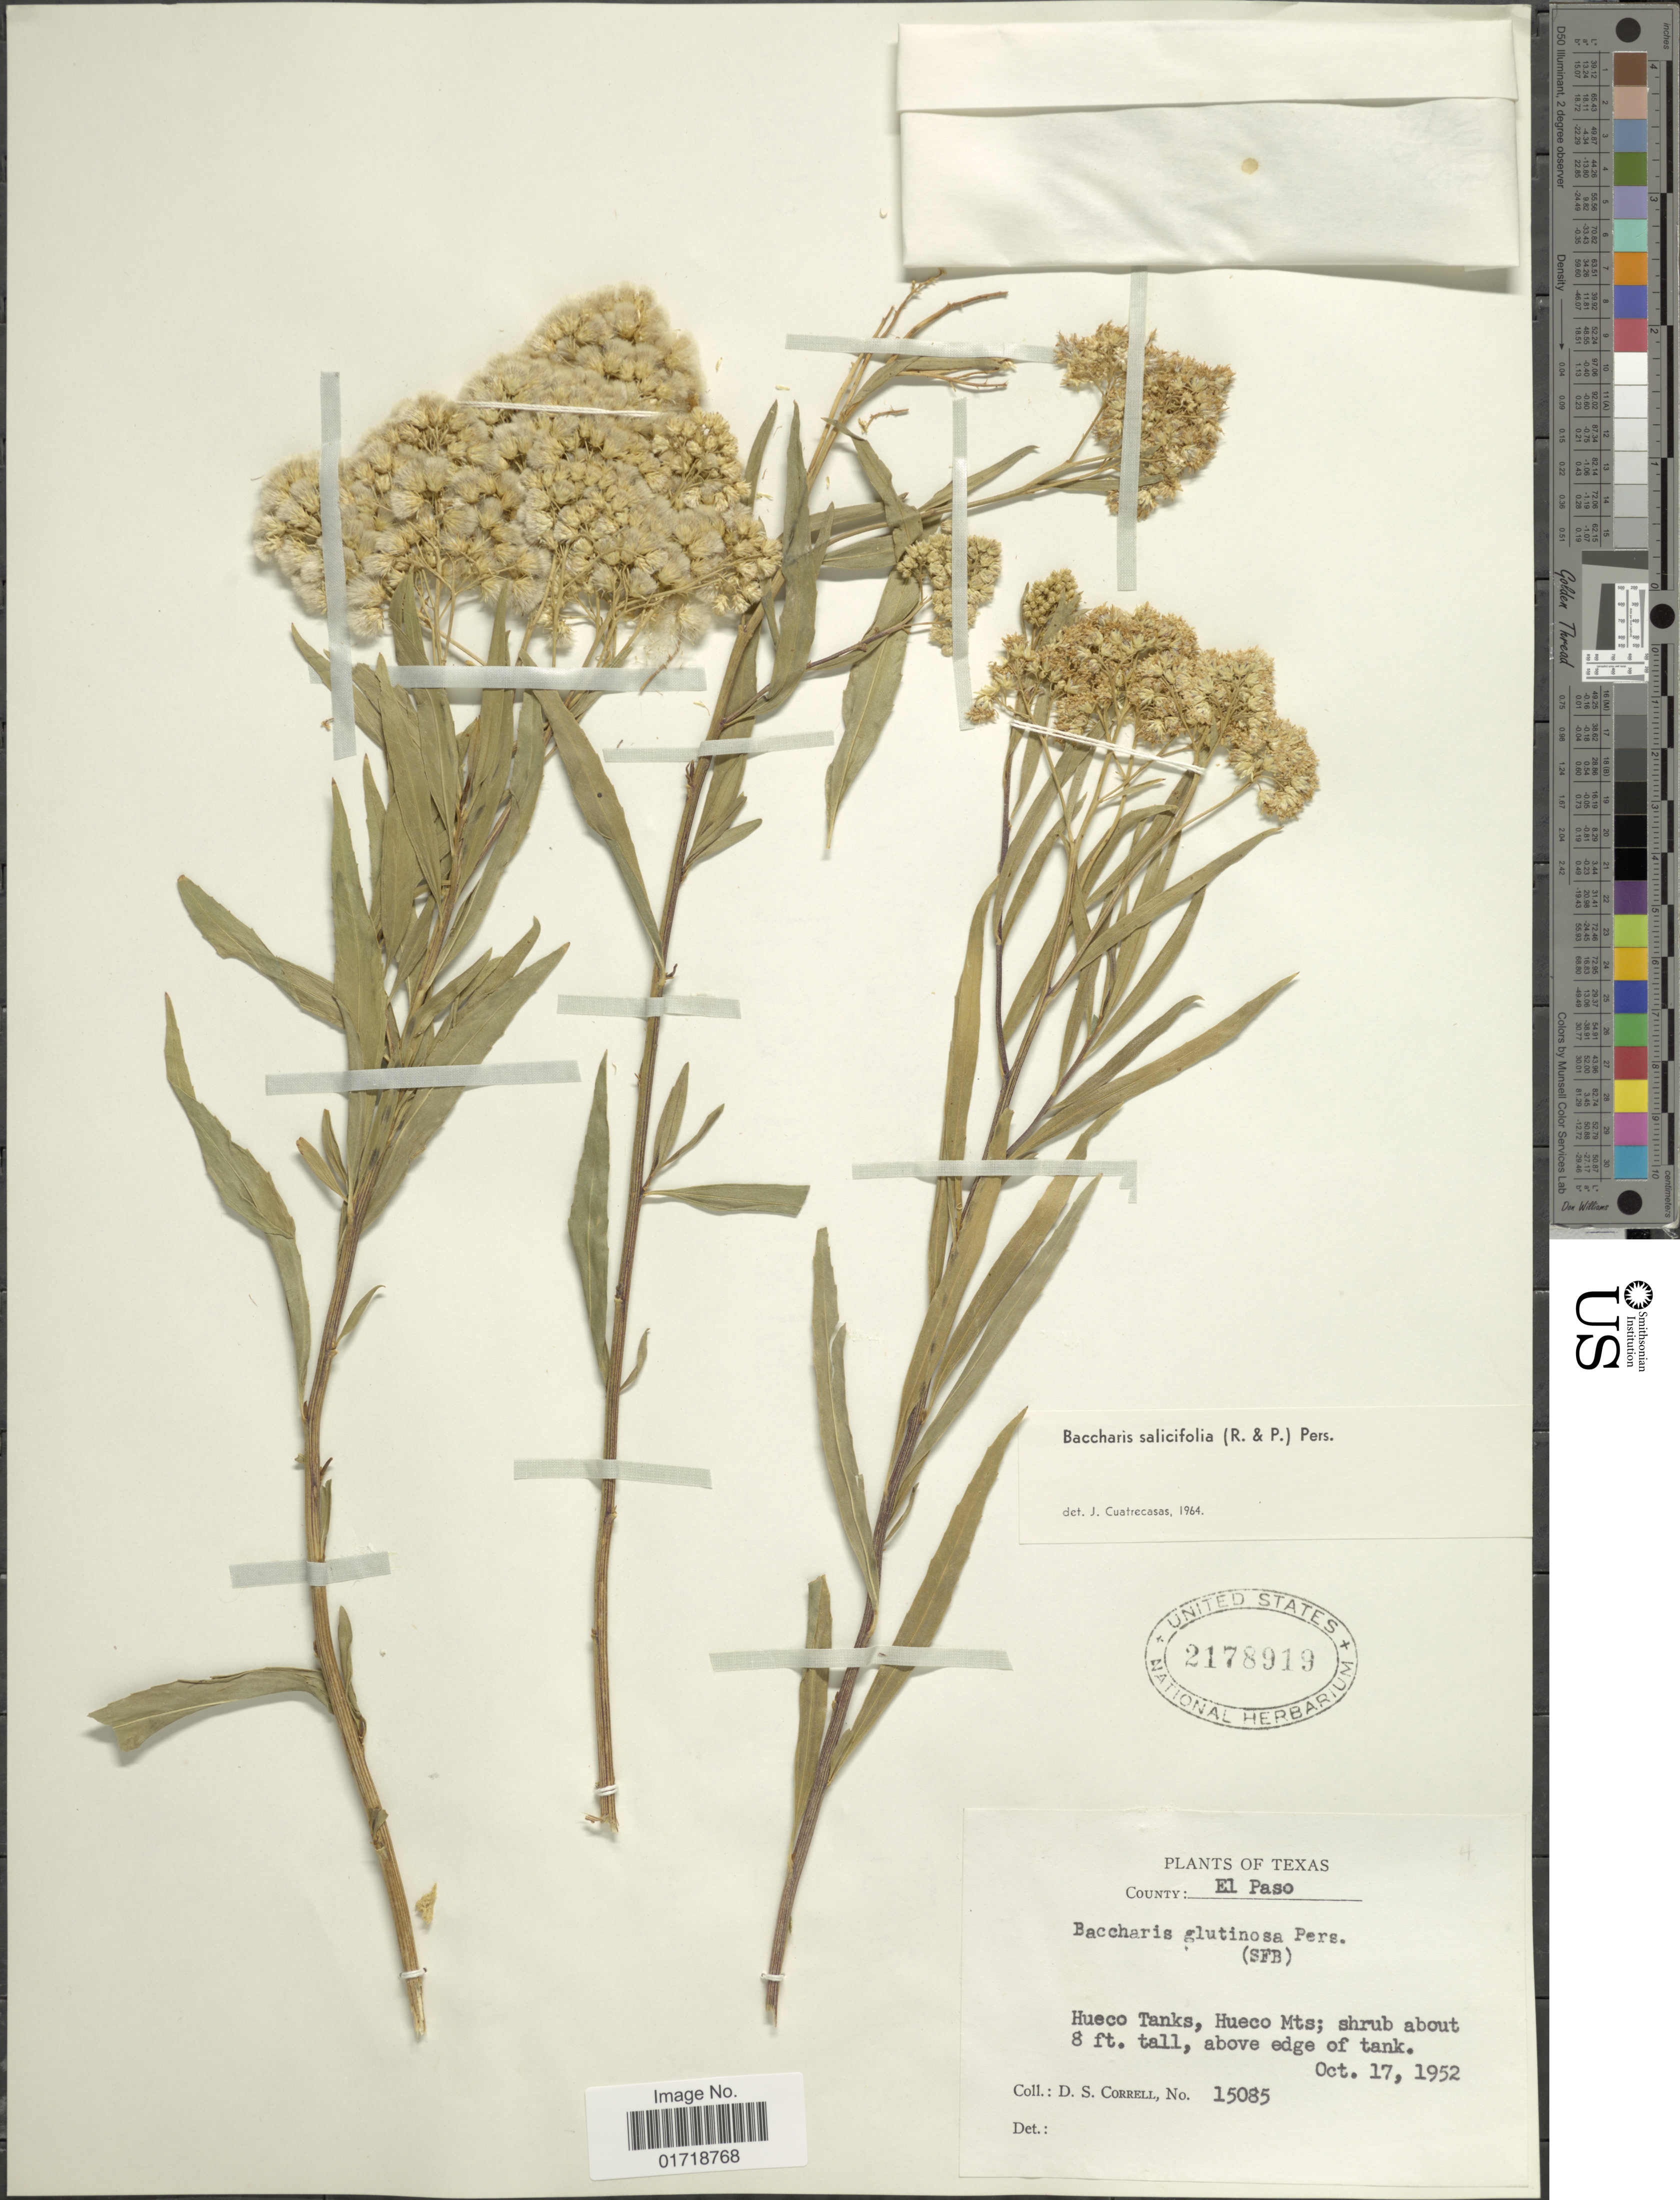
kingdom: Plantae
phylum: Tracheophyta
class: Magnoliopsida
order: Asterales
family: Asteraceae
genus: Baccharis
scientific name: Baccharis glutinosa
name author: Pers.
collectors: D. S. Correll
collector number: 15085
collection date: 1952-10-17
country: United States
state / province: Texas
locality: County El Paso, Hueco Tanks, Hueco Mts, Above edge of Tank.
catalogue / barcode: US 2178919